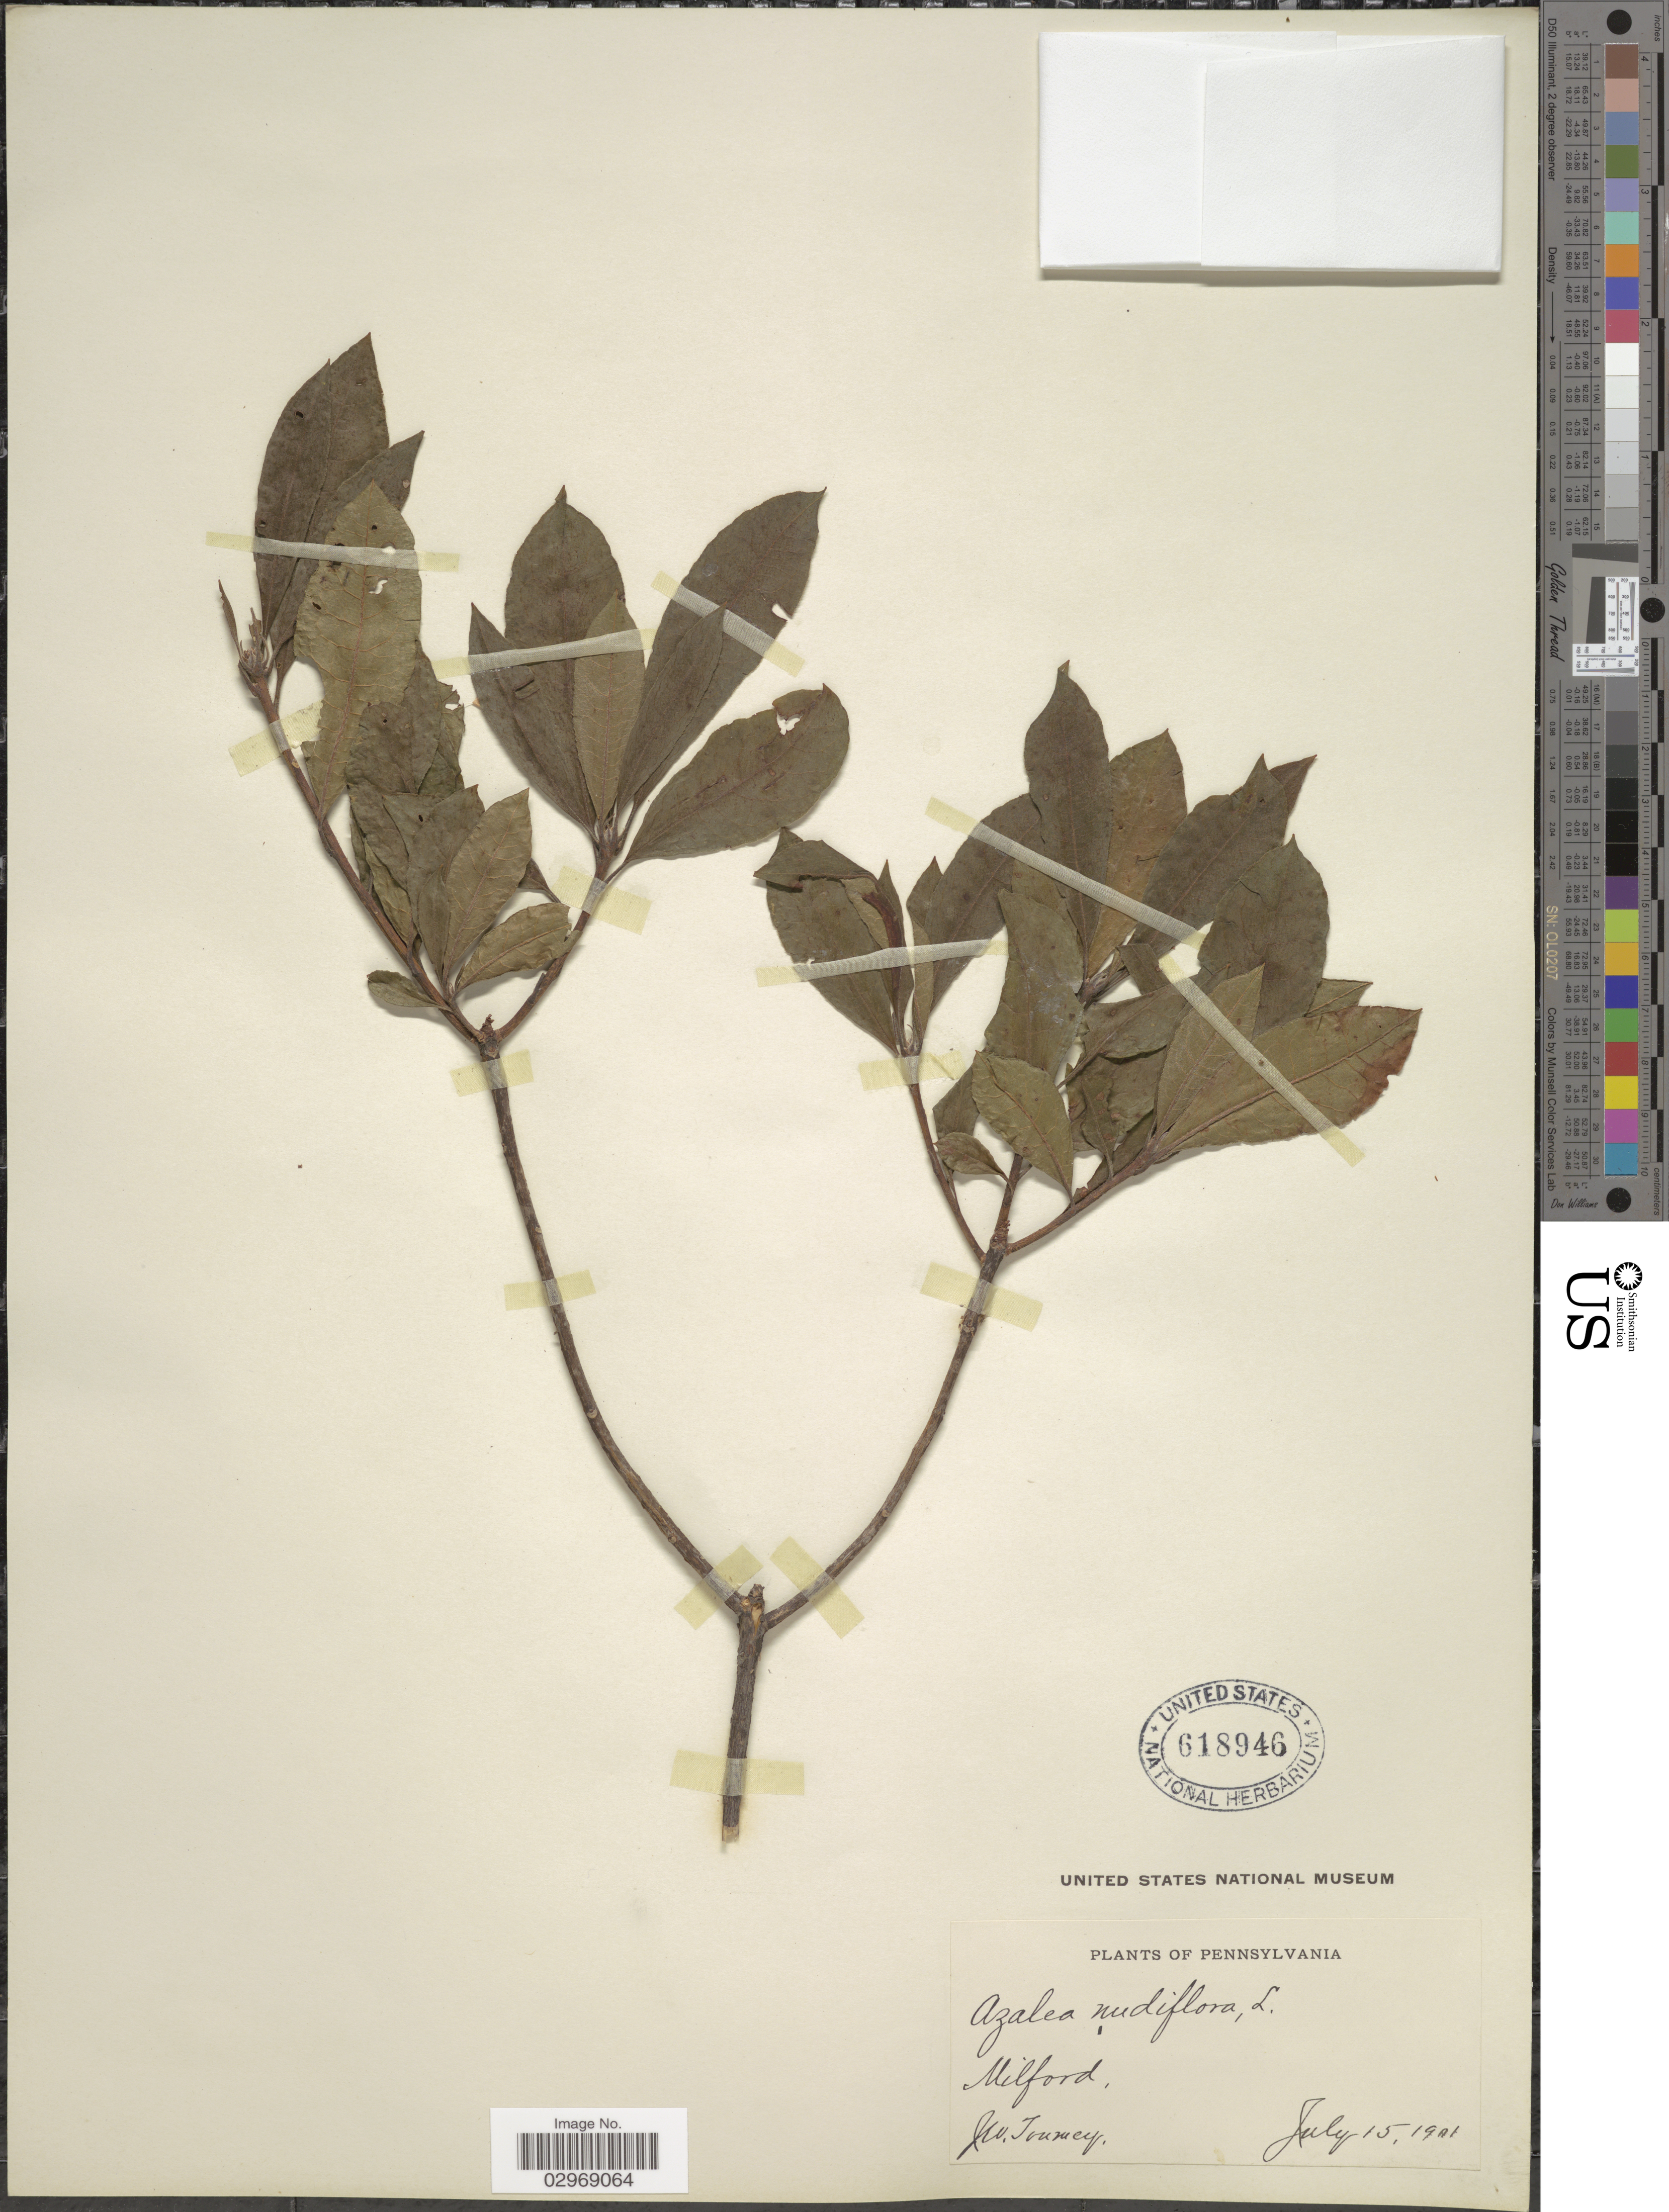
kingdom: Plantae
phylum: Tracheophyta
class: Magnoliopsida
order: Ericales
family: Ericaceae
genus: Rhododendron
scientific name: Rhododendron nudiflorum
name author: Torr.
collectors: J. Tourney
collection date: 1901-07-15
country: United States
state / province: Pennsylvania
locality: Milford.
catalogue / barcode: US 618946